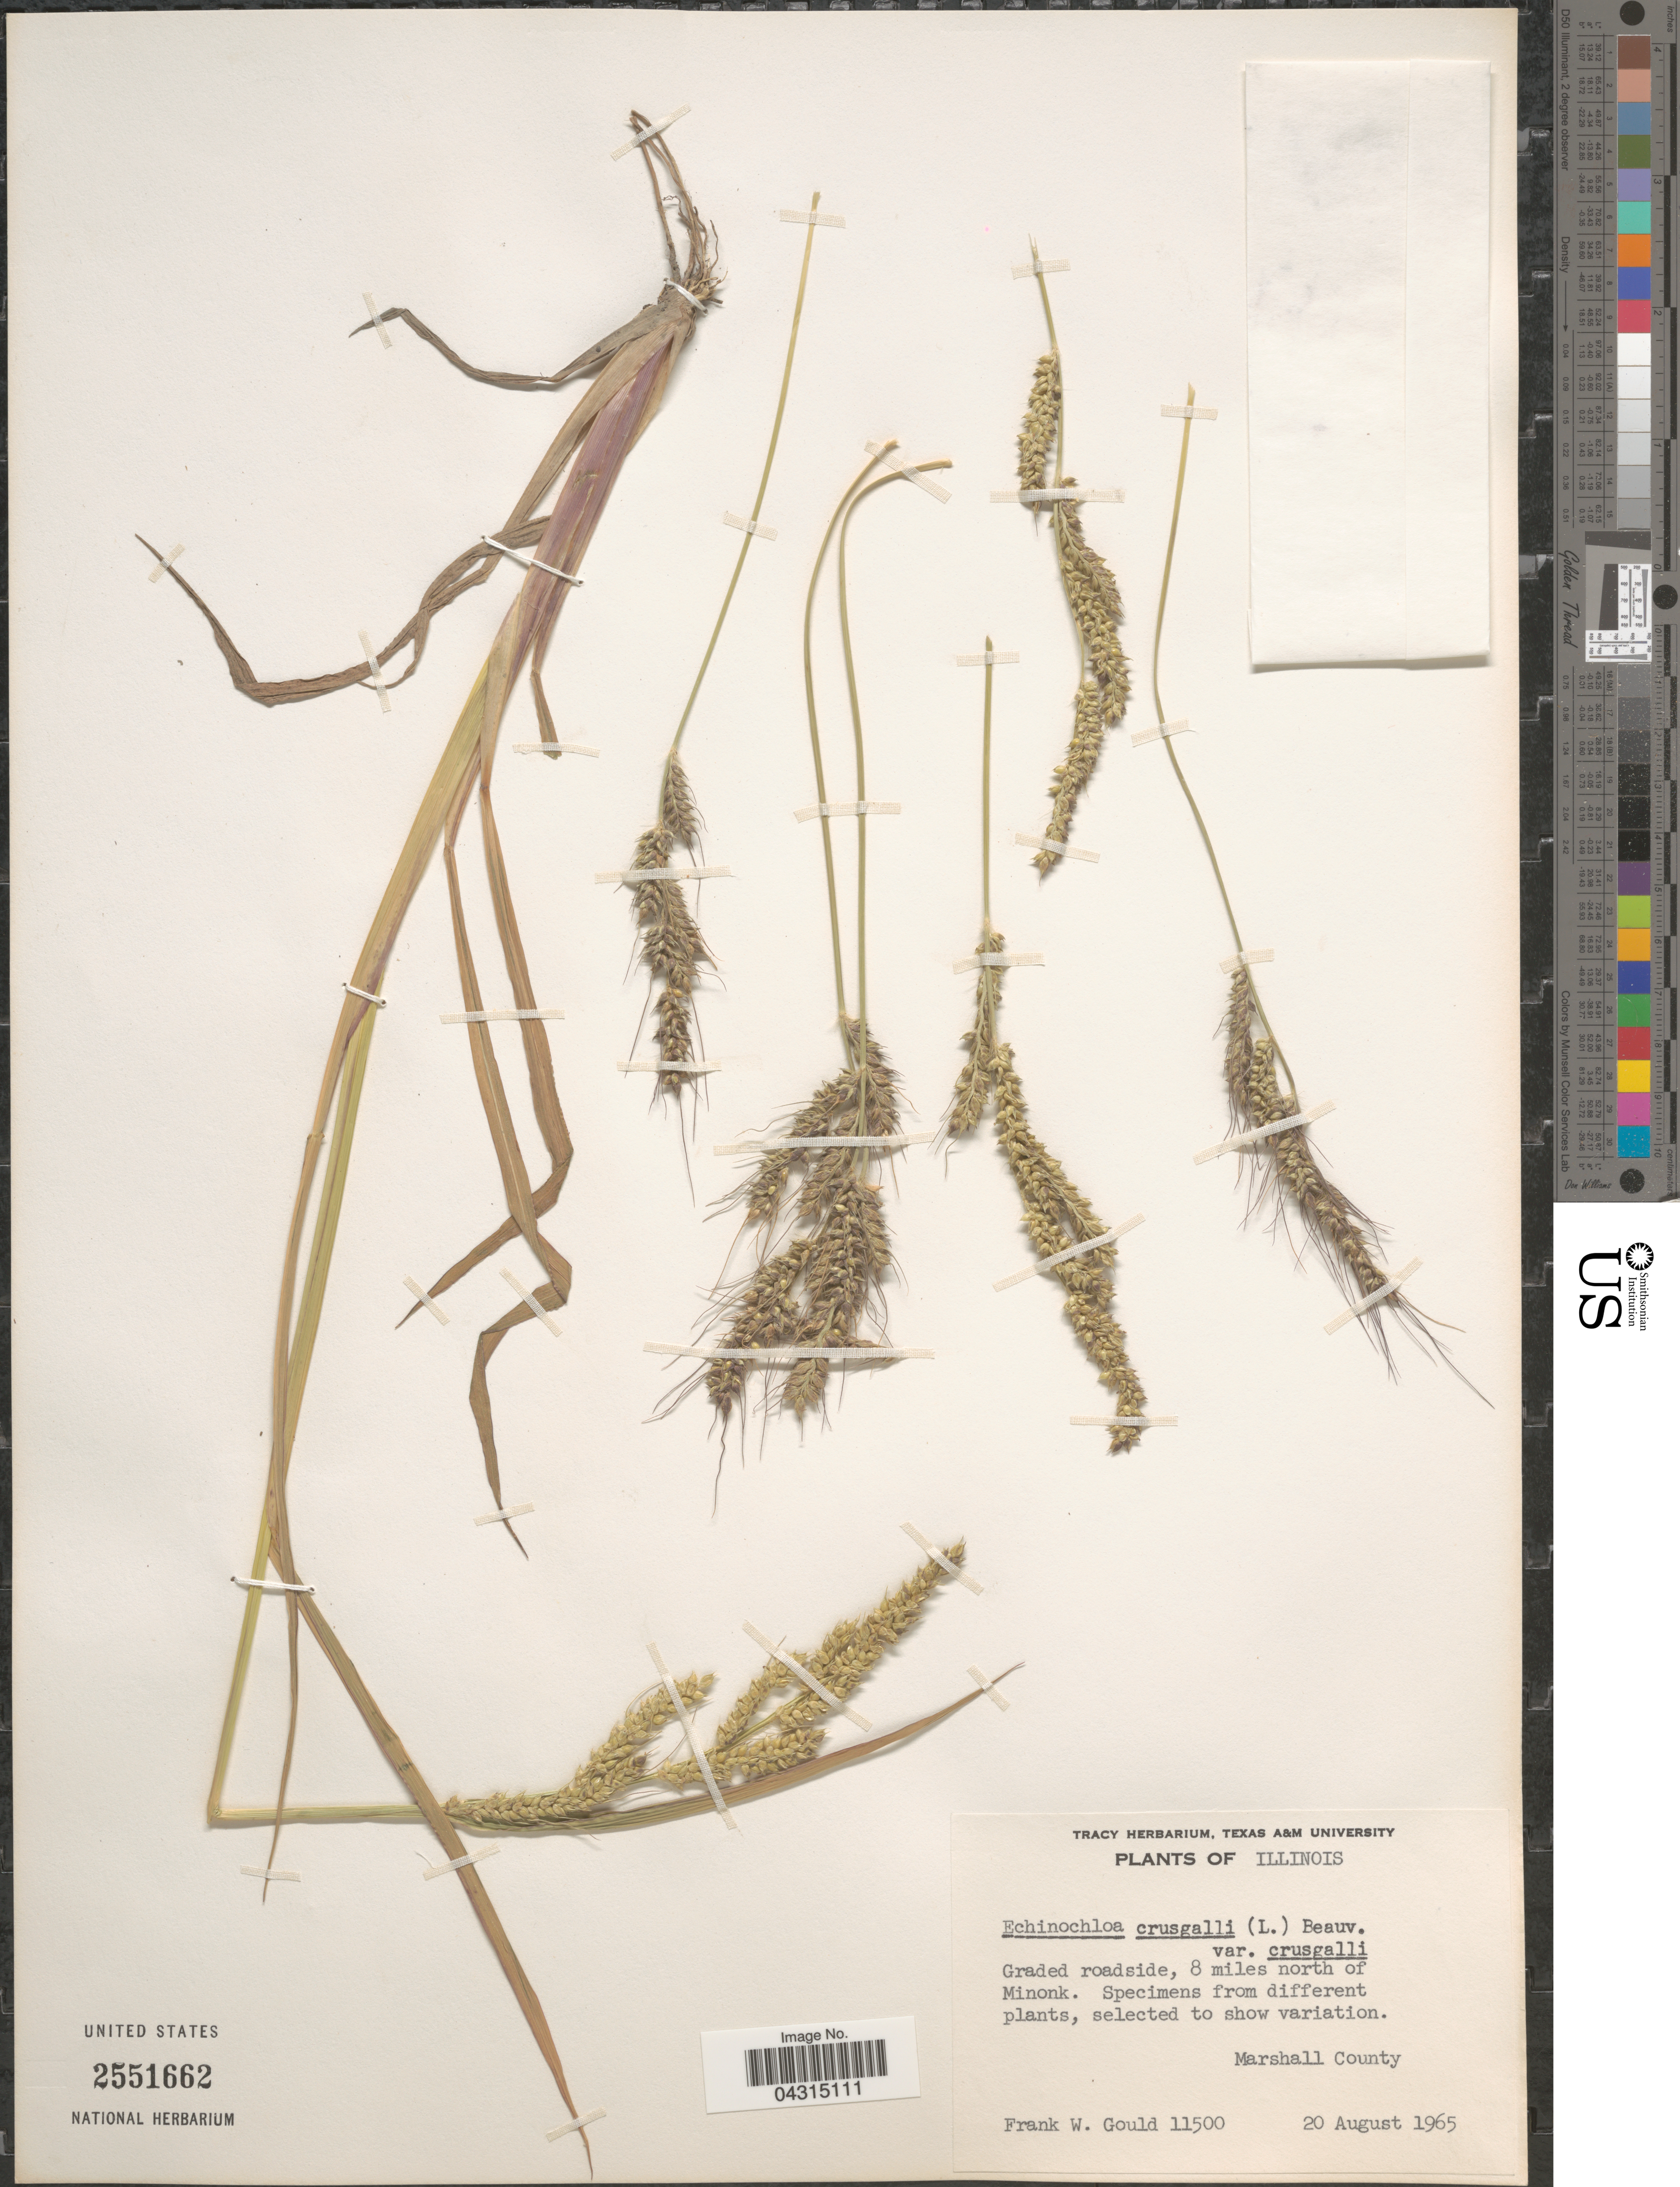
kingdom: Plantae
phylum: Tracheophyta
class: Liliopsida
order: Poales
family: Poaceae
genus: Echinochloa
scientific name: Echinochloa crus-galli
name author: (L.) P. Beauv.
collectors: F. W. Gould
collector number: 11500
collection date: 1965-08-20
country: United States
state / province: Illinois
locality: Graded roadside, 8 miles north of Minonk. Marshall County.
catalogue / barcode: US 2551662